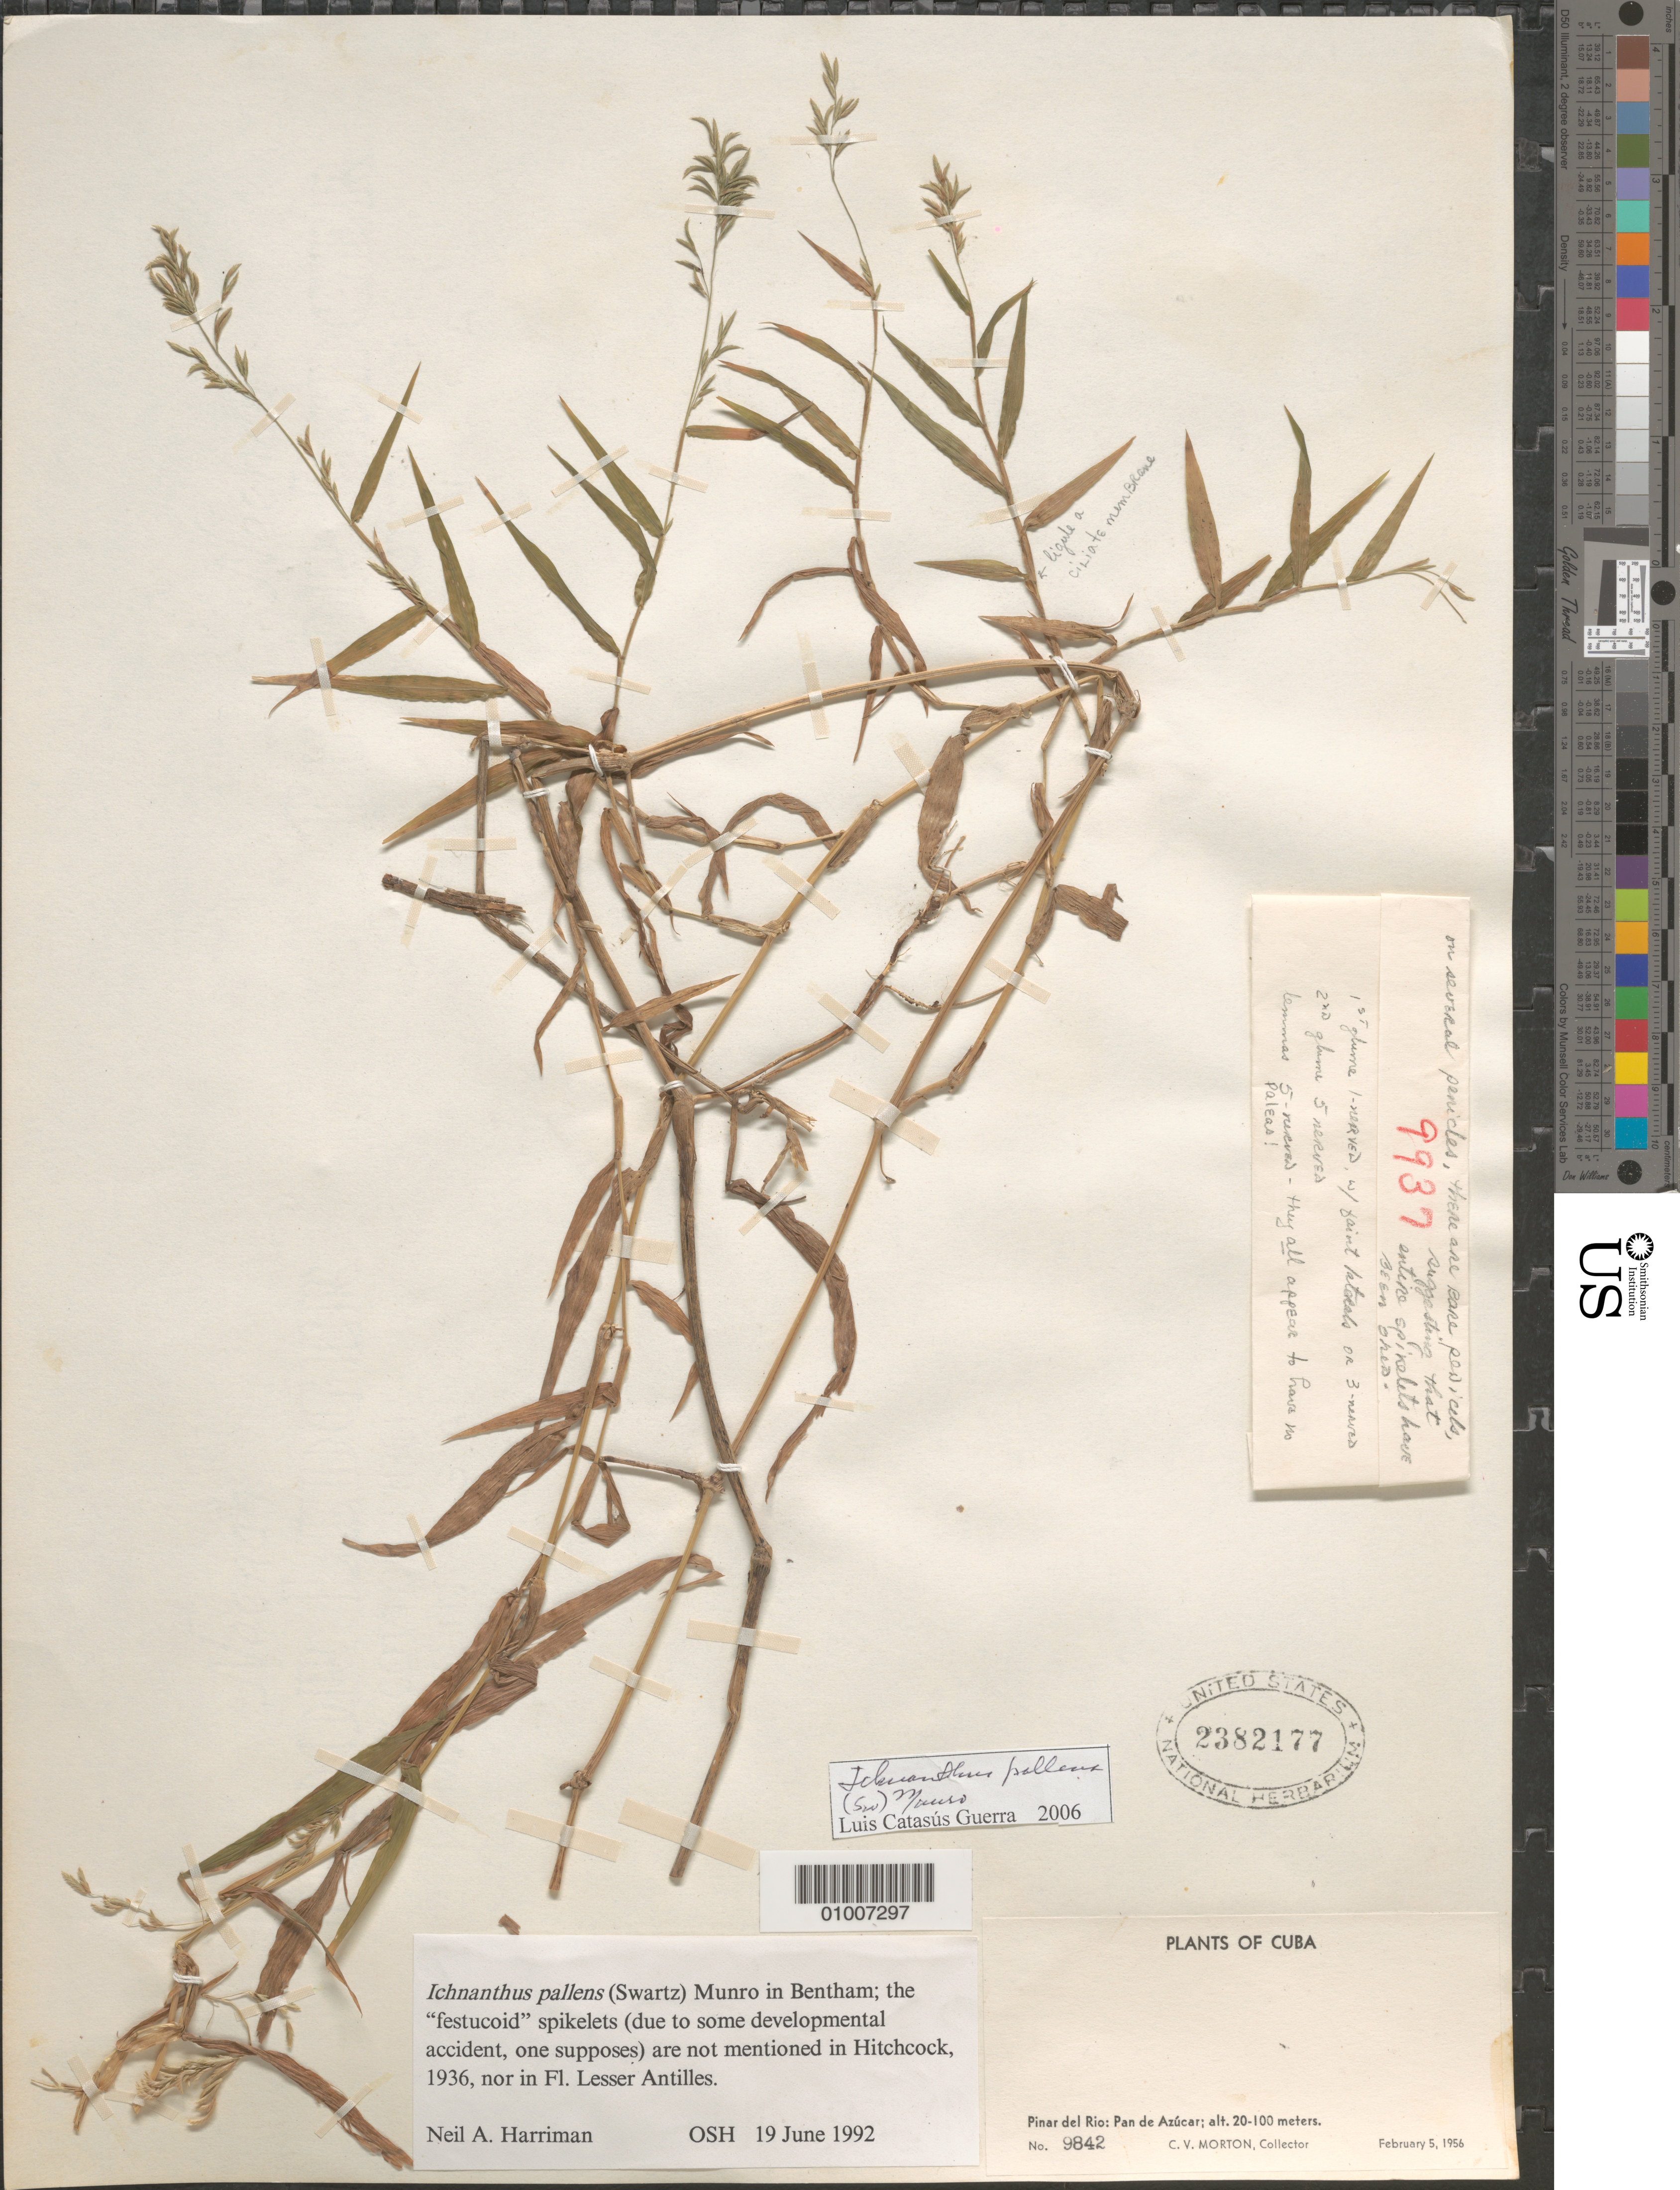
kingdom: Plantae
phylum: Tracheophyta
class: Liliopsida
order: Poales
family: Poaceae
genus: Ichnanthus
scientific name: Ichnanthus pallens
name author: (Sw.) Munro ex Benth.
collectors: C. V. Morton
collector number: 9842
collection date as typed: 05 Feb 1956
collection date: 1956-02-05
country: Cuba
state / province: Pinar del Rio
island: Cuba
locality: Pan de Azucar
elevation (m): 20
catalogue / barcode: US 2382177